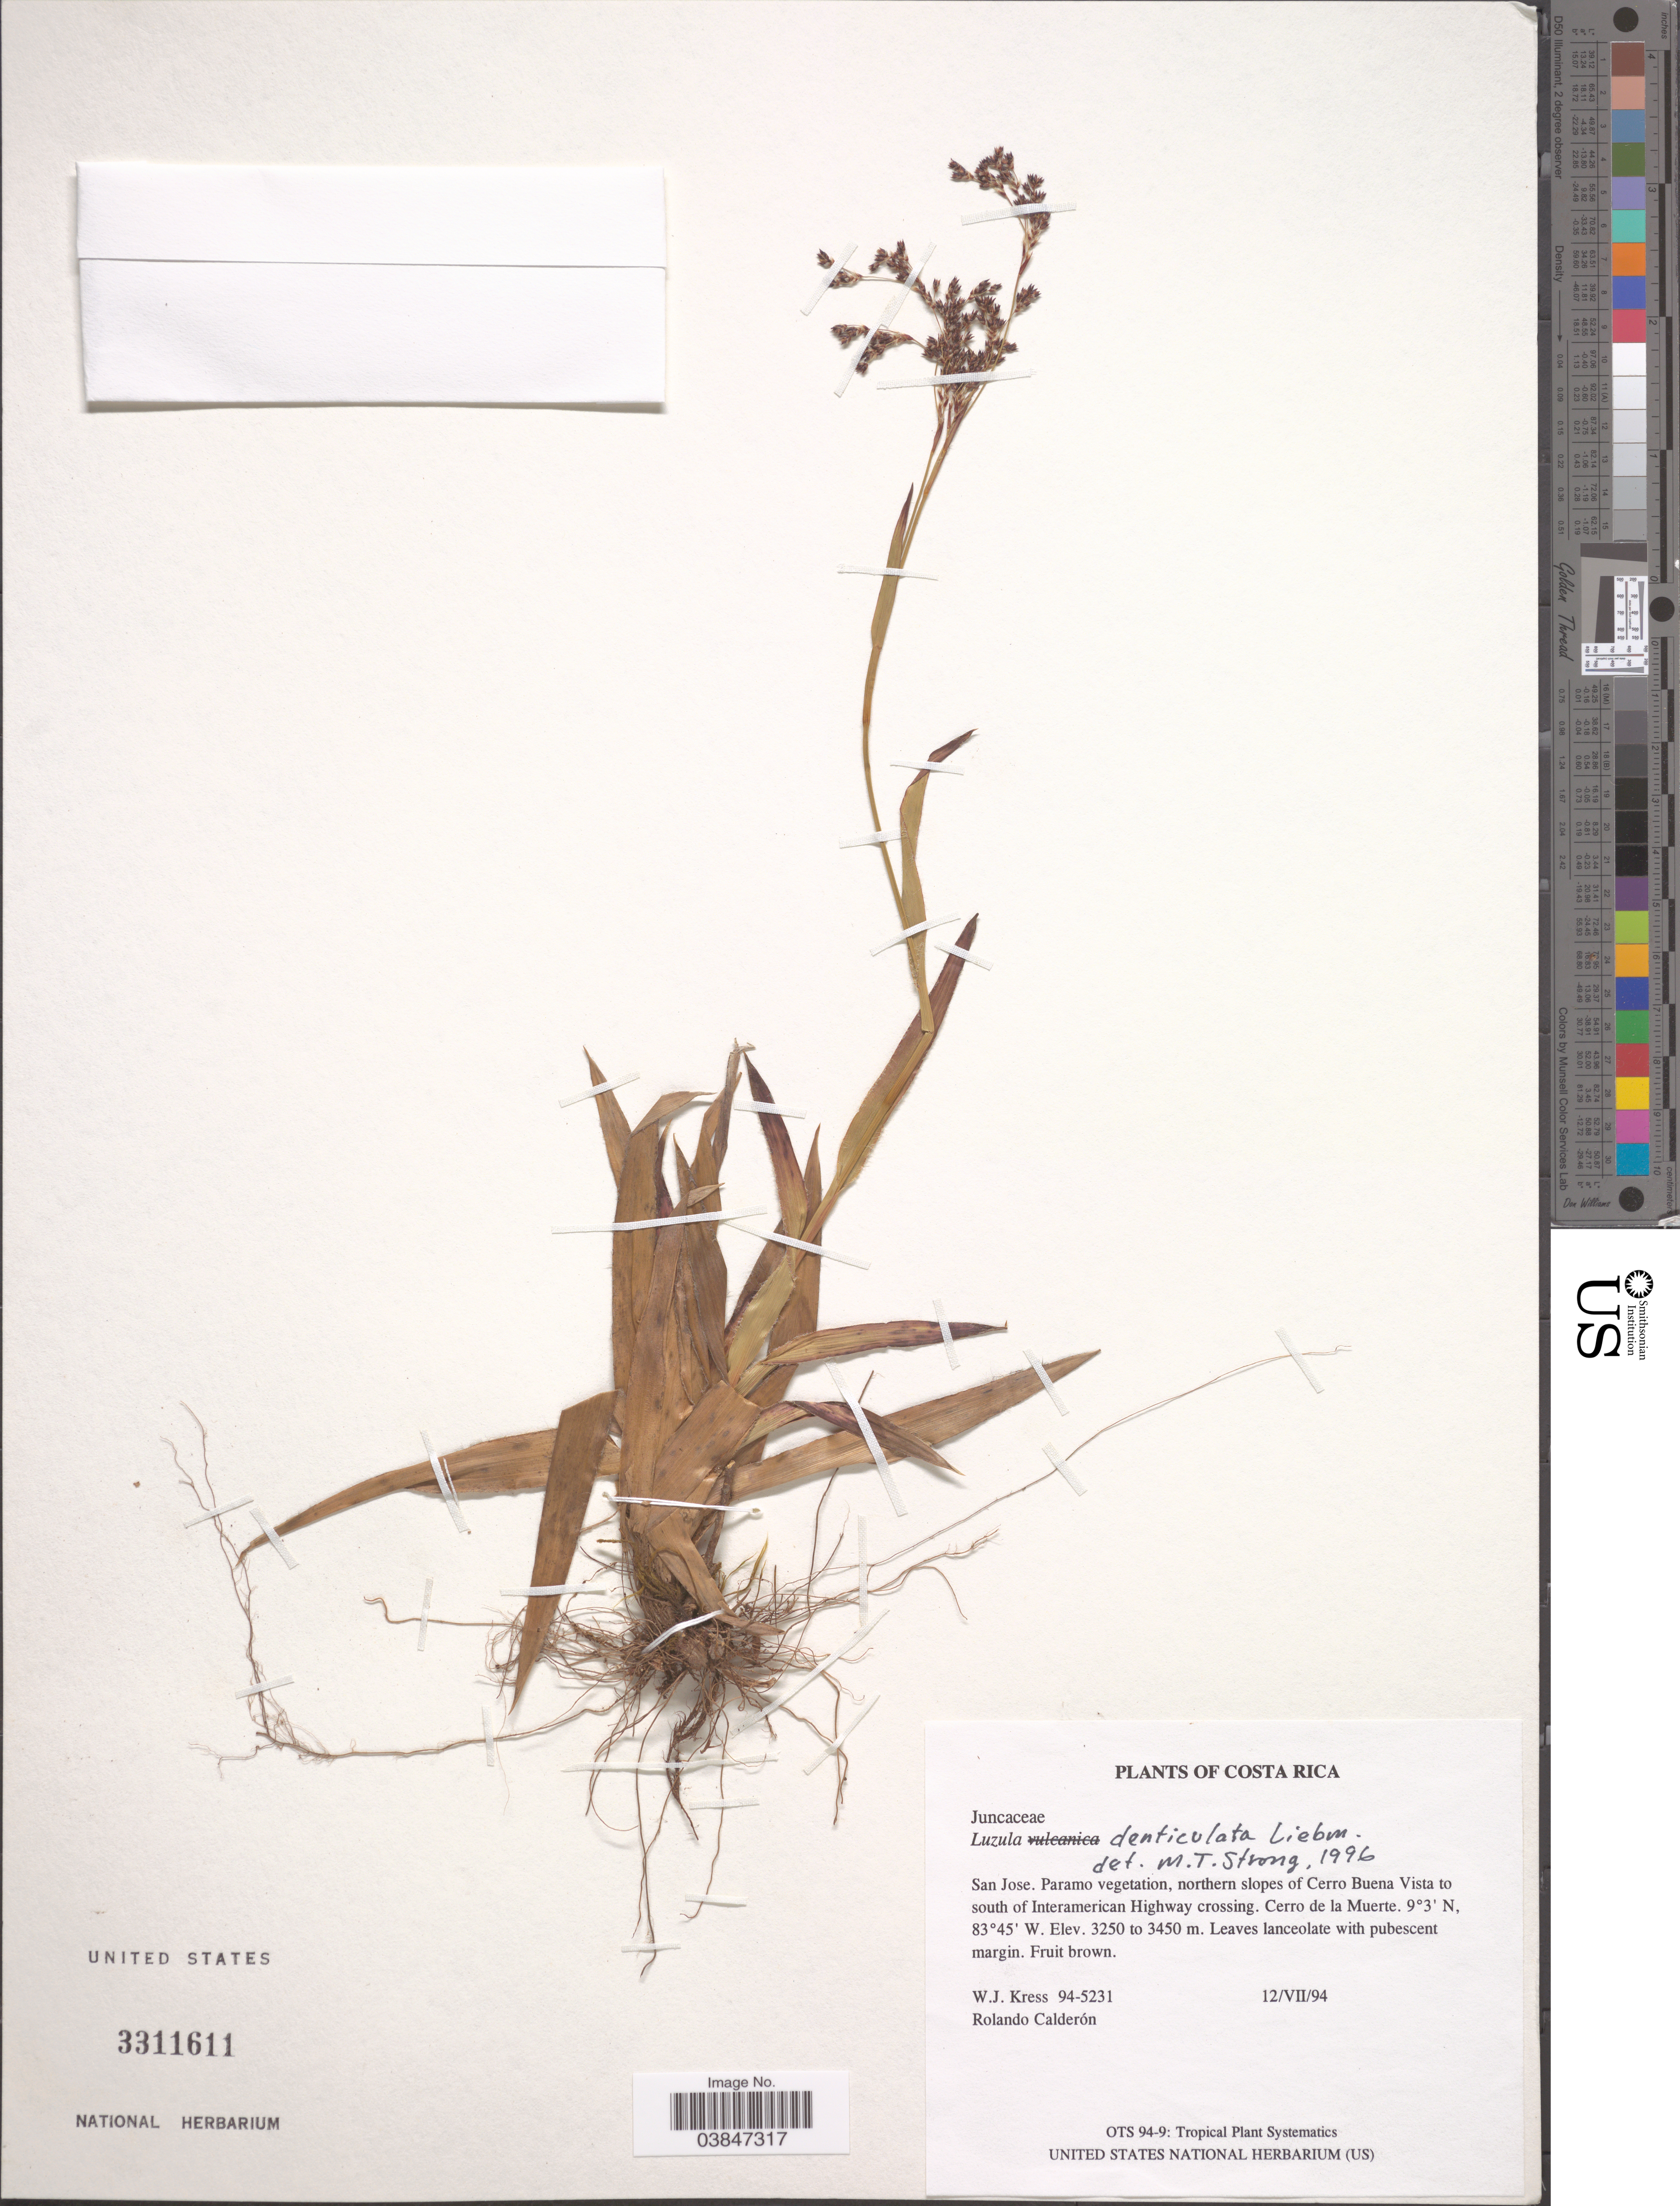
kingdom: Plantae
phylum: Tracheophyta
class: Liliopsida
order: Poales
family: Juncaceae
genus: Luzula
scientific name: Luzula denticulata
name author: Liebm.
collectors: W. J. Kress & R. Calderon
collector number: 94-5231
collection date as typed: Transcribed d/m/y: 12/7/94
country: Costa Rica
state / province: San José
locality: Paramo vegetation, northern slopes of Cerro Bueno Vista to south of Interamerican Highway crossing. Cerro de la Muerte.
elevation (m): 3250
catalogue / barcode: US 3311611